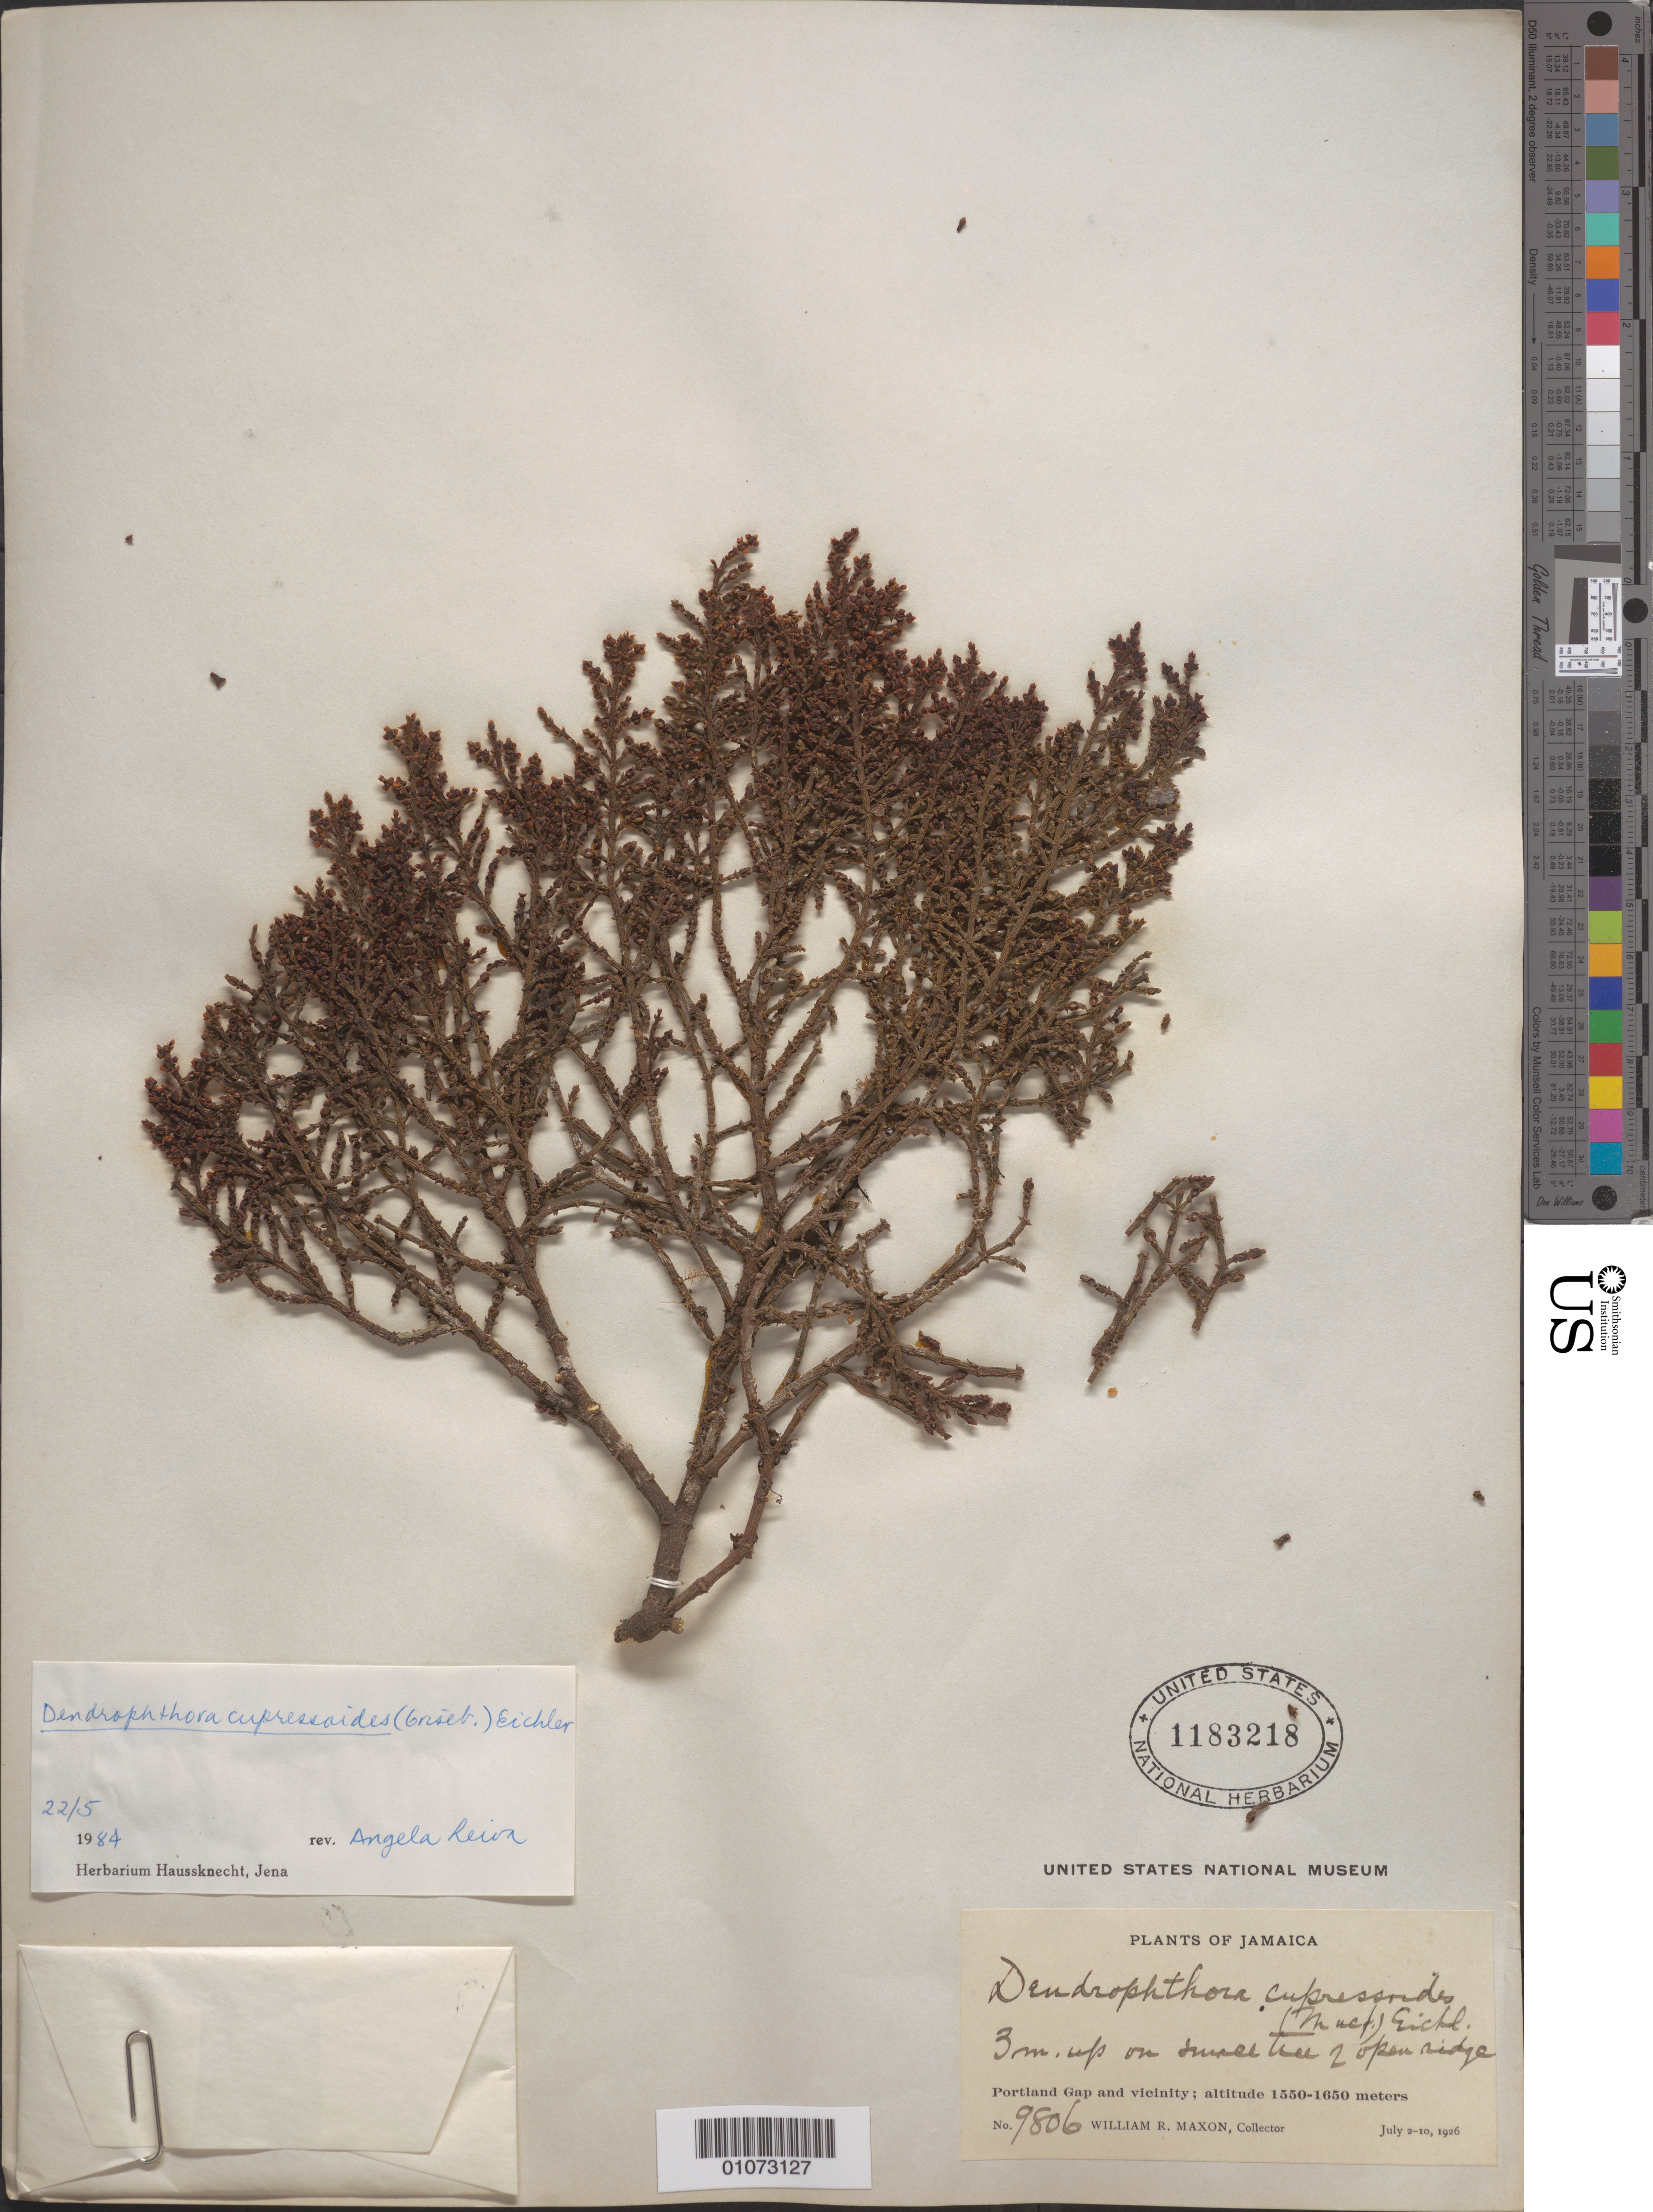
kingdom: Plantae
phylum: Tracheophyta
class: Magnoliopsida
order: Santalales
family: Viscaceae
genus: Dendrophthora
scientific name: Dendrophthora cupressoides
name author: (Macfad.) Eichler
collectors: W. R. Maxon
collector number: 9806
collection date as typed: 02 Jul 1926 to 10 Jul 1926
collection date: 1926-07-02/1926-07-10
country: Jamaica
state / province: Kingston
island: Jamaica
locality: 3 m. up on tree 2 open ridge.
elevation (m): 1550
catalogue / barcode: US 1193218